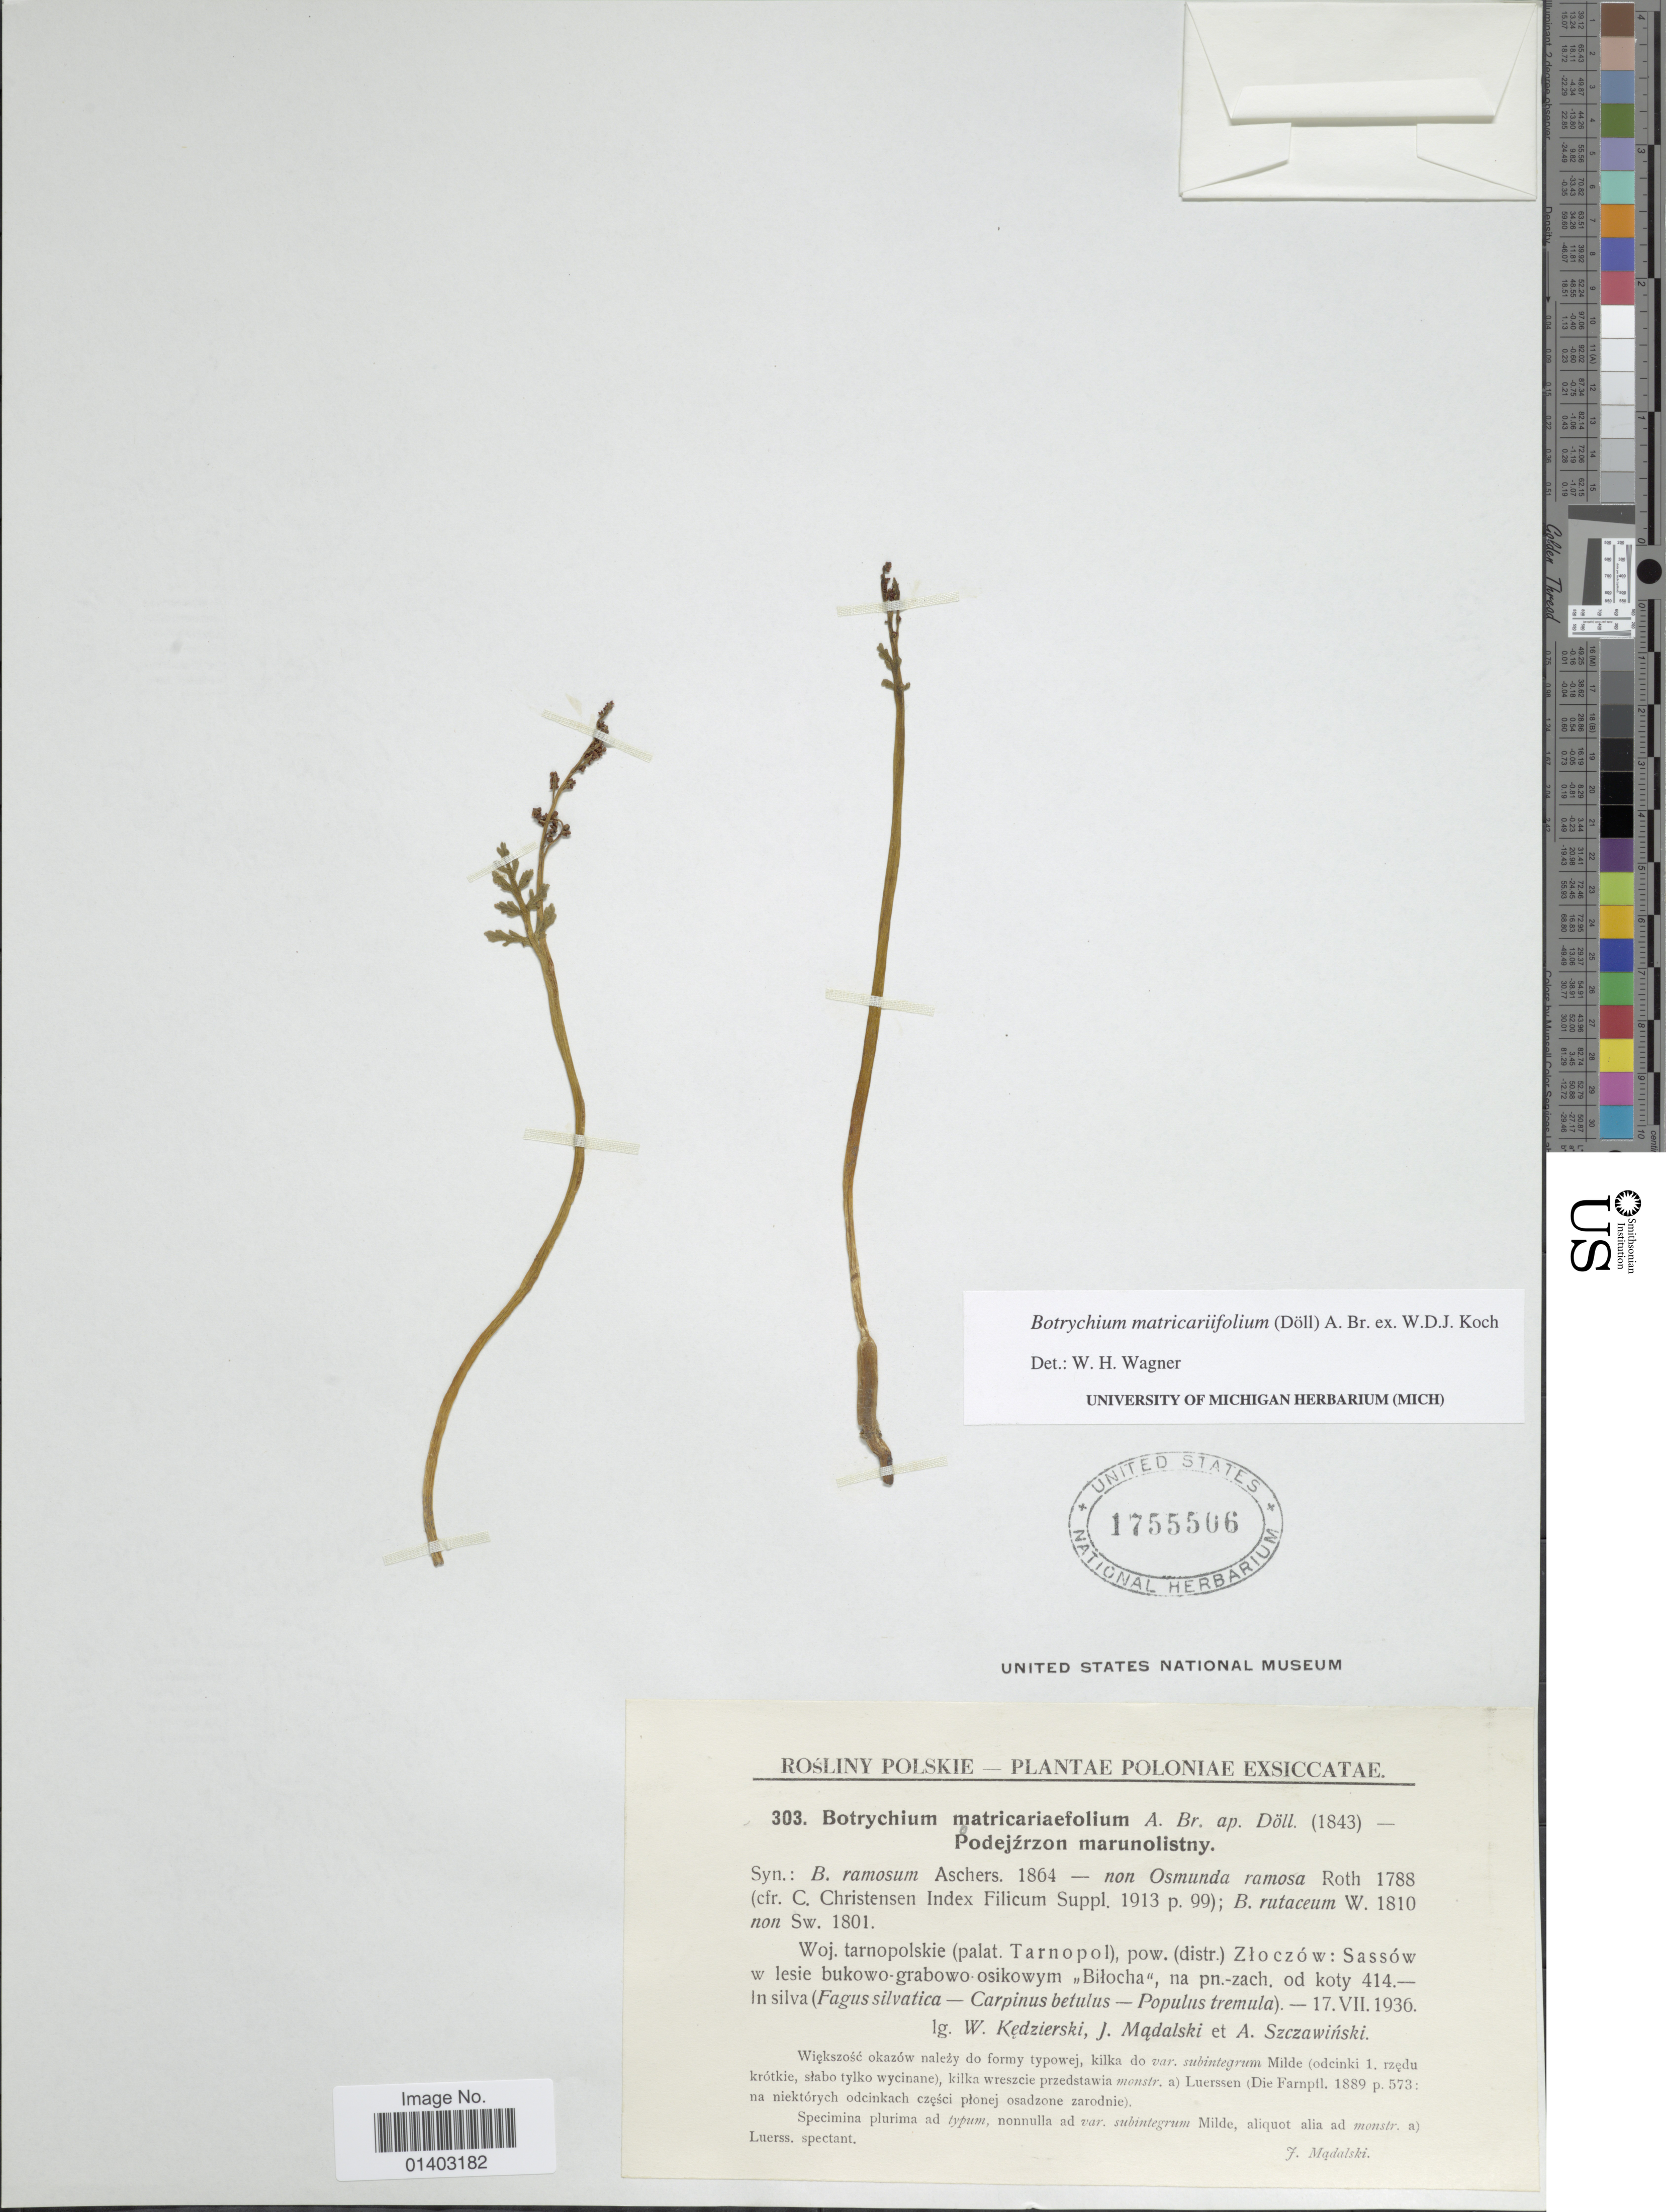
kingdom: Plantae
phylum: Tracheophyta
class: Polypodiopsida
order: Ophioglossales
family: Ophioglossaceae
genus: Botrychium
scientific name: Botrychium matricariifolium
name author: (A. Braun ex Dowell) A. Braun ex Koch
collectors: W. Kedzierski, J. Mqdalski & A. Sczawinski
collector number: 303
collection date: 1936-07-17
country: Poland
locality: Woj. tarnopolskie (palat Tarnopol), pow. (distr) Zloczów: Sassów w lesie bukowo-grabowo-osikowym "Bolicha", na pn-zach, od koty 414- In silva (fagus silvatica -Carpinus betulus-Populus tremula)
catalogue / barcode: US 1755506